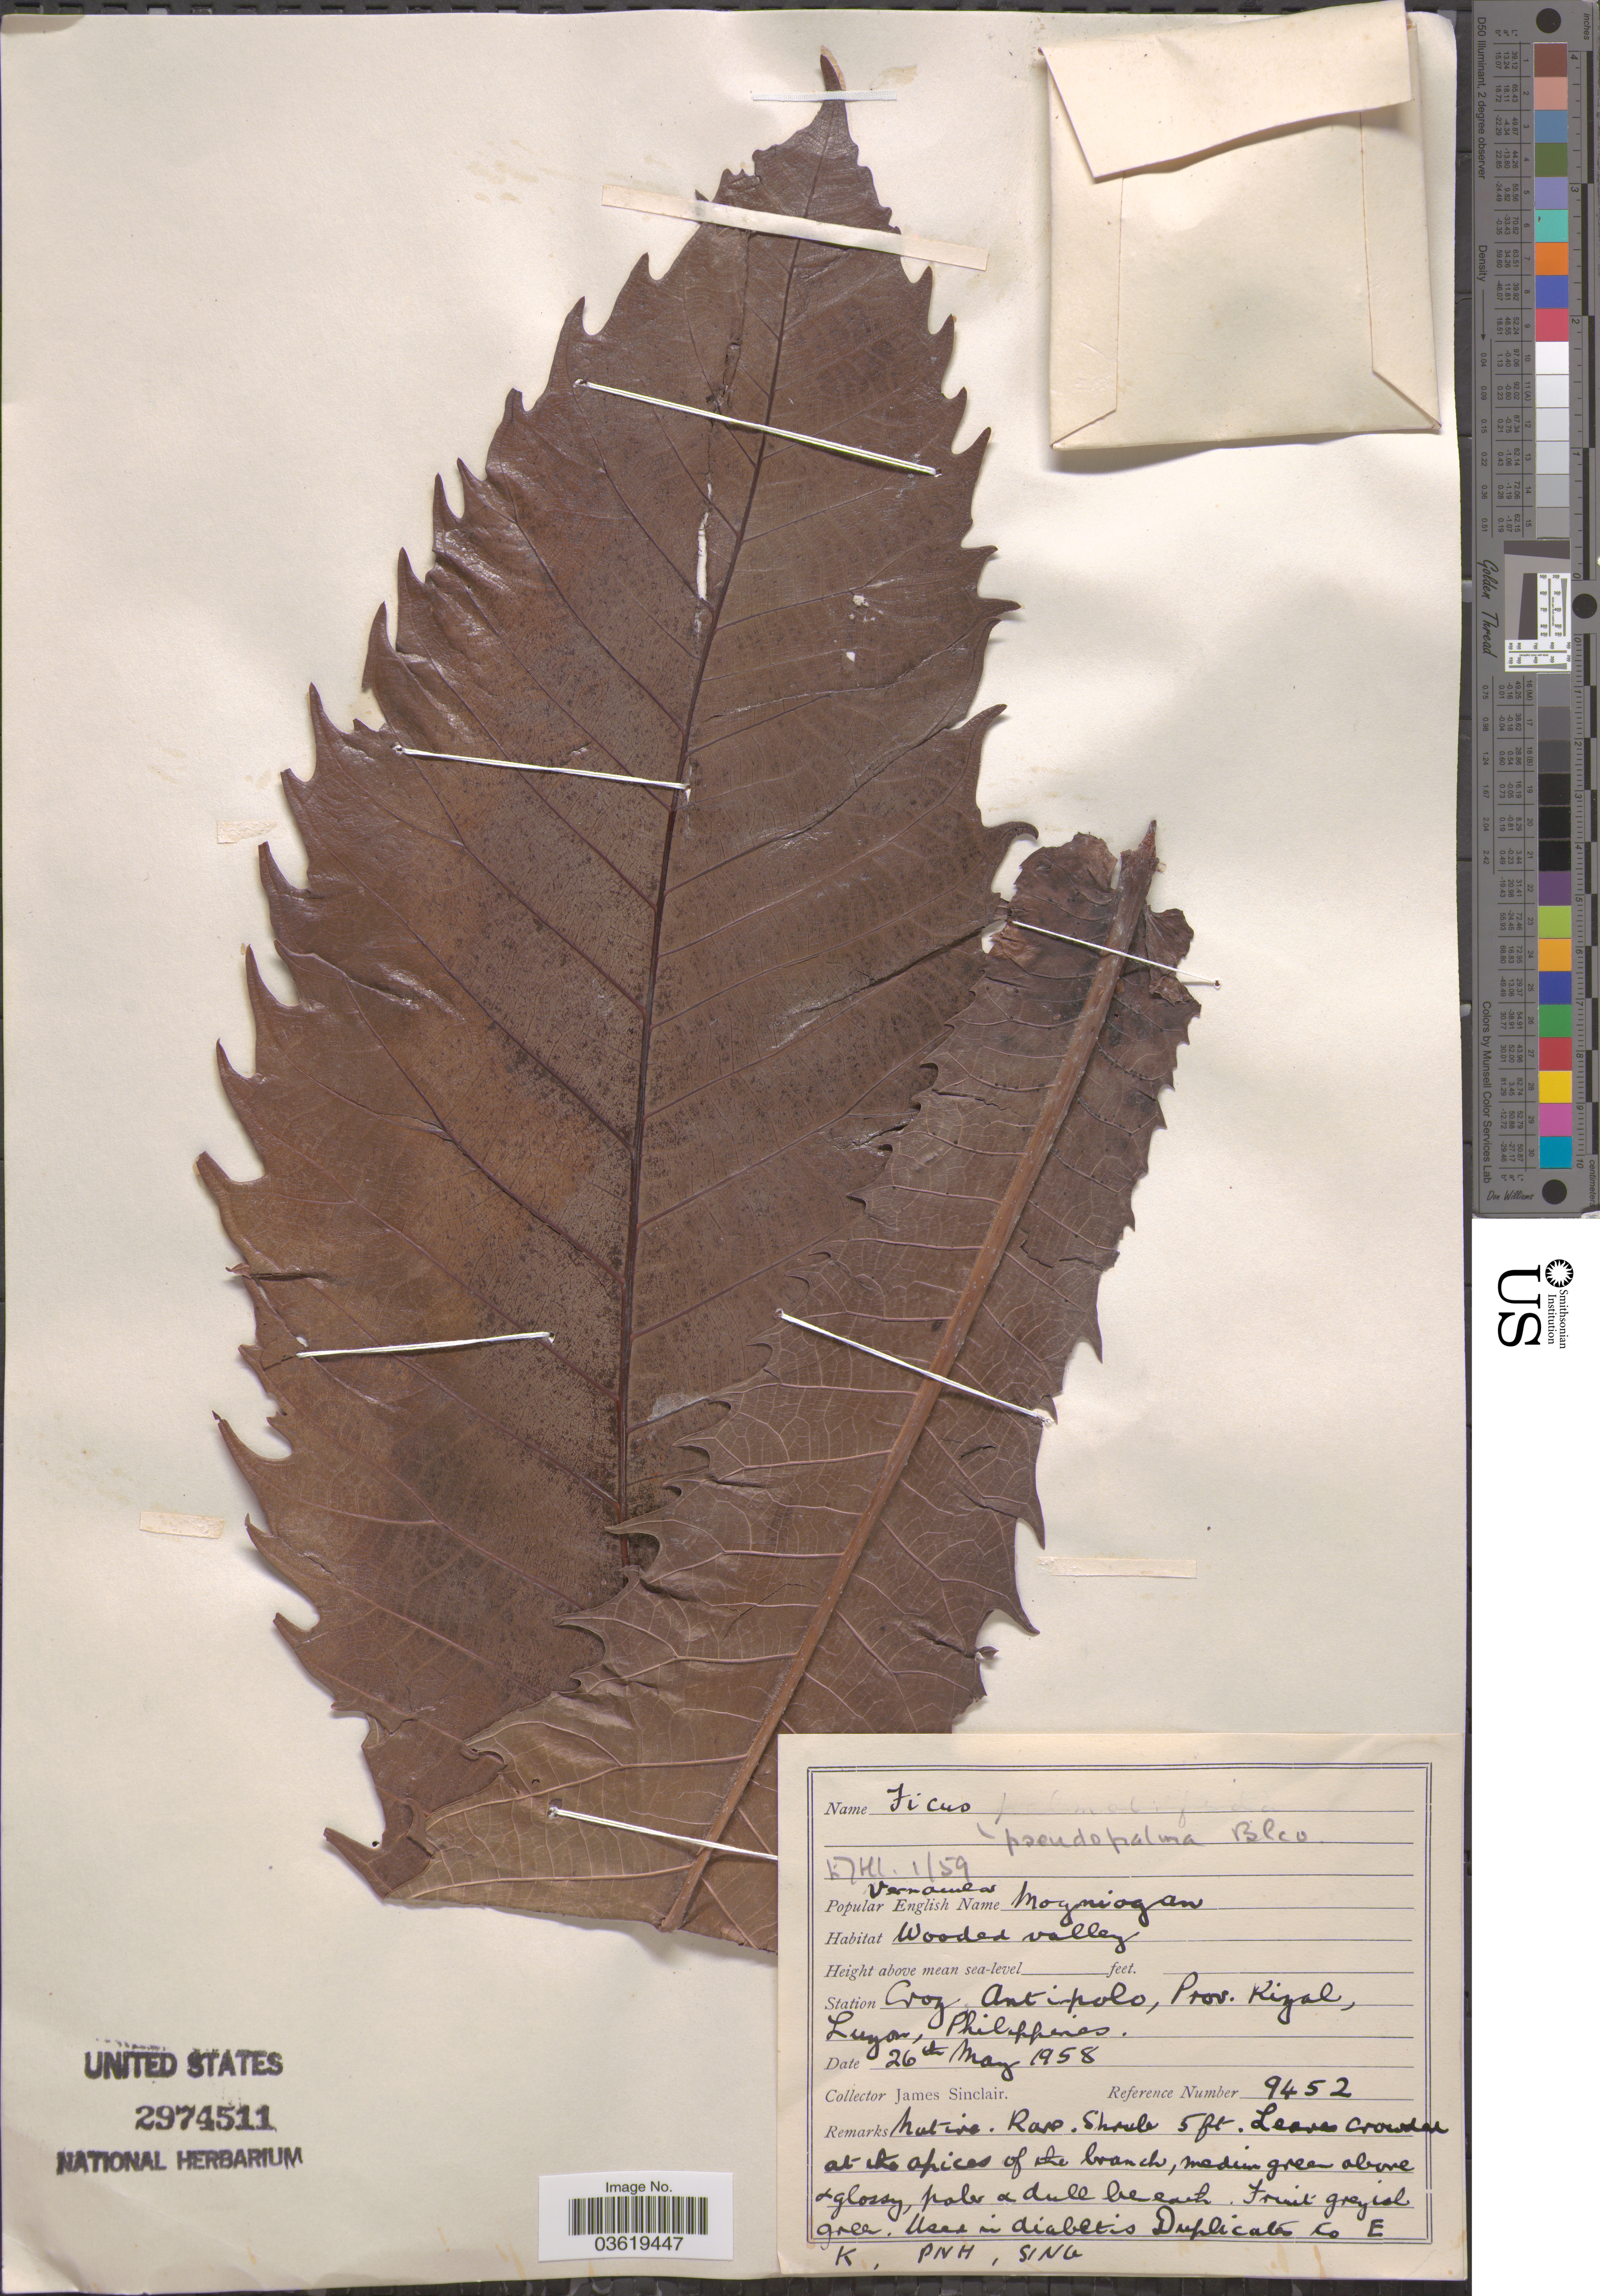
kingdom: Plantae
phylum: Tracheophyta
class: Magnoliopsida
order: Rosales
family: Moraceae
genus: Ficus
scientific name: Ficus pseudopalma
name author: Blanco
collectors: J. Sinclair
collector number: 9452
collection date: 1958-05-26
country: Philippines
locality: Croz. Antipolo, Prov, Rizal, Luzon.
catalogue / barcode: US 2974511